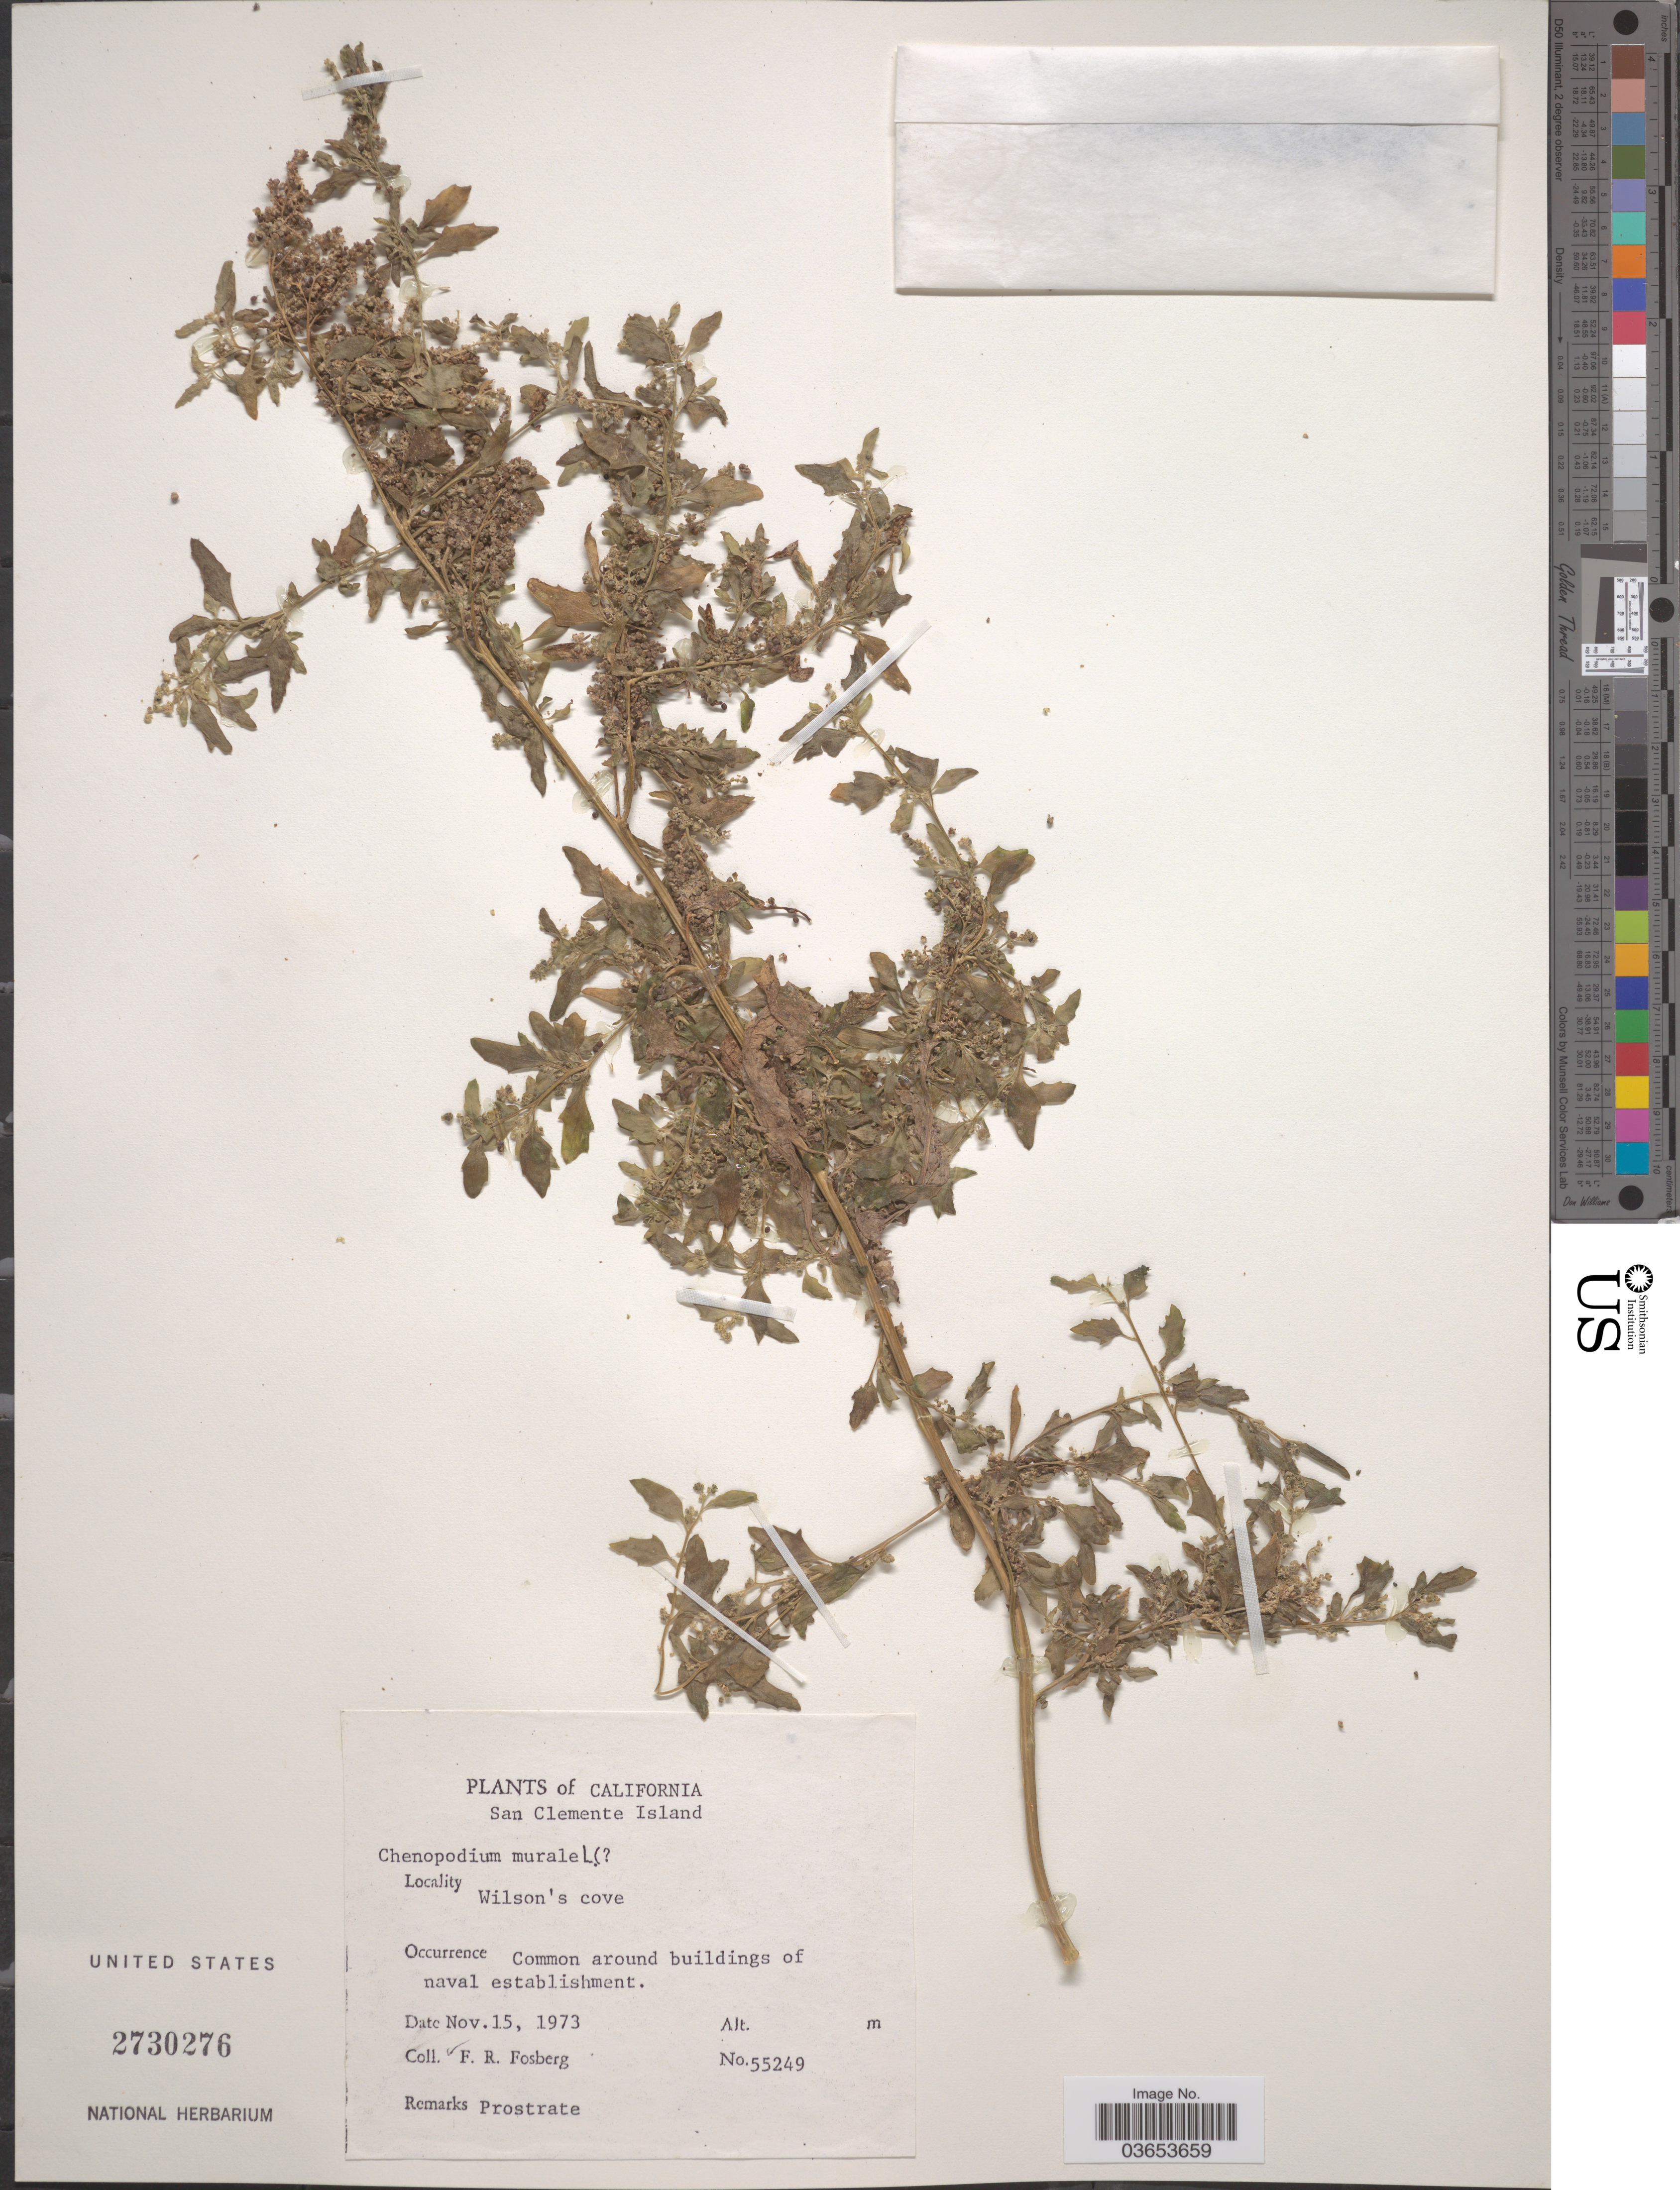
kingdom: Plantae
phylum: Tracheophyta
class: Magnoliopsida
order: Caryophyllales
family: Amaranthaceae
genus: Chenopodium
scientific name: Chenopodium murale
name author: L.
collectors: F. R. Fosberg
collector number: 55249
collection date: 1973-11-15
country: United States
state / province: California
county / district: Los Angeles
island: San Clemente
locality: San Clemente Island. Wilson's cove. Around buildings.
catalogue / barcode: US 2730276